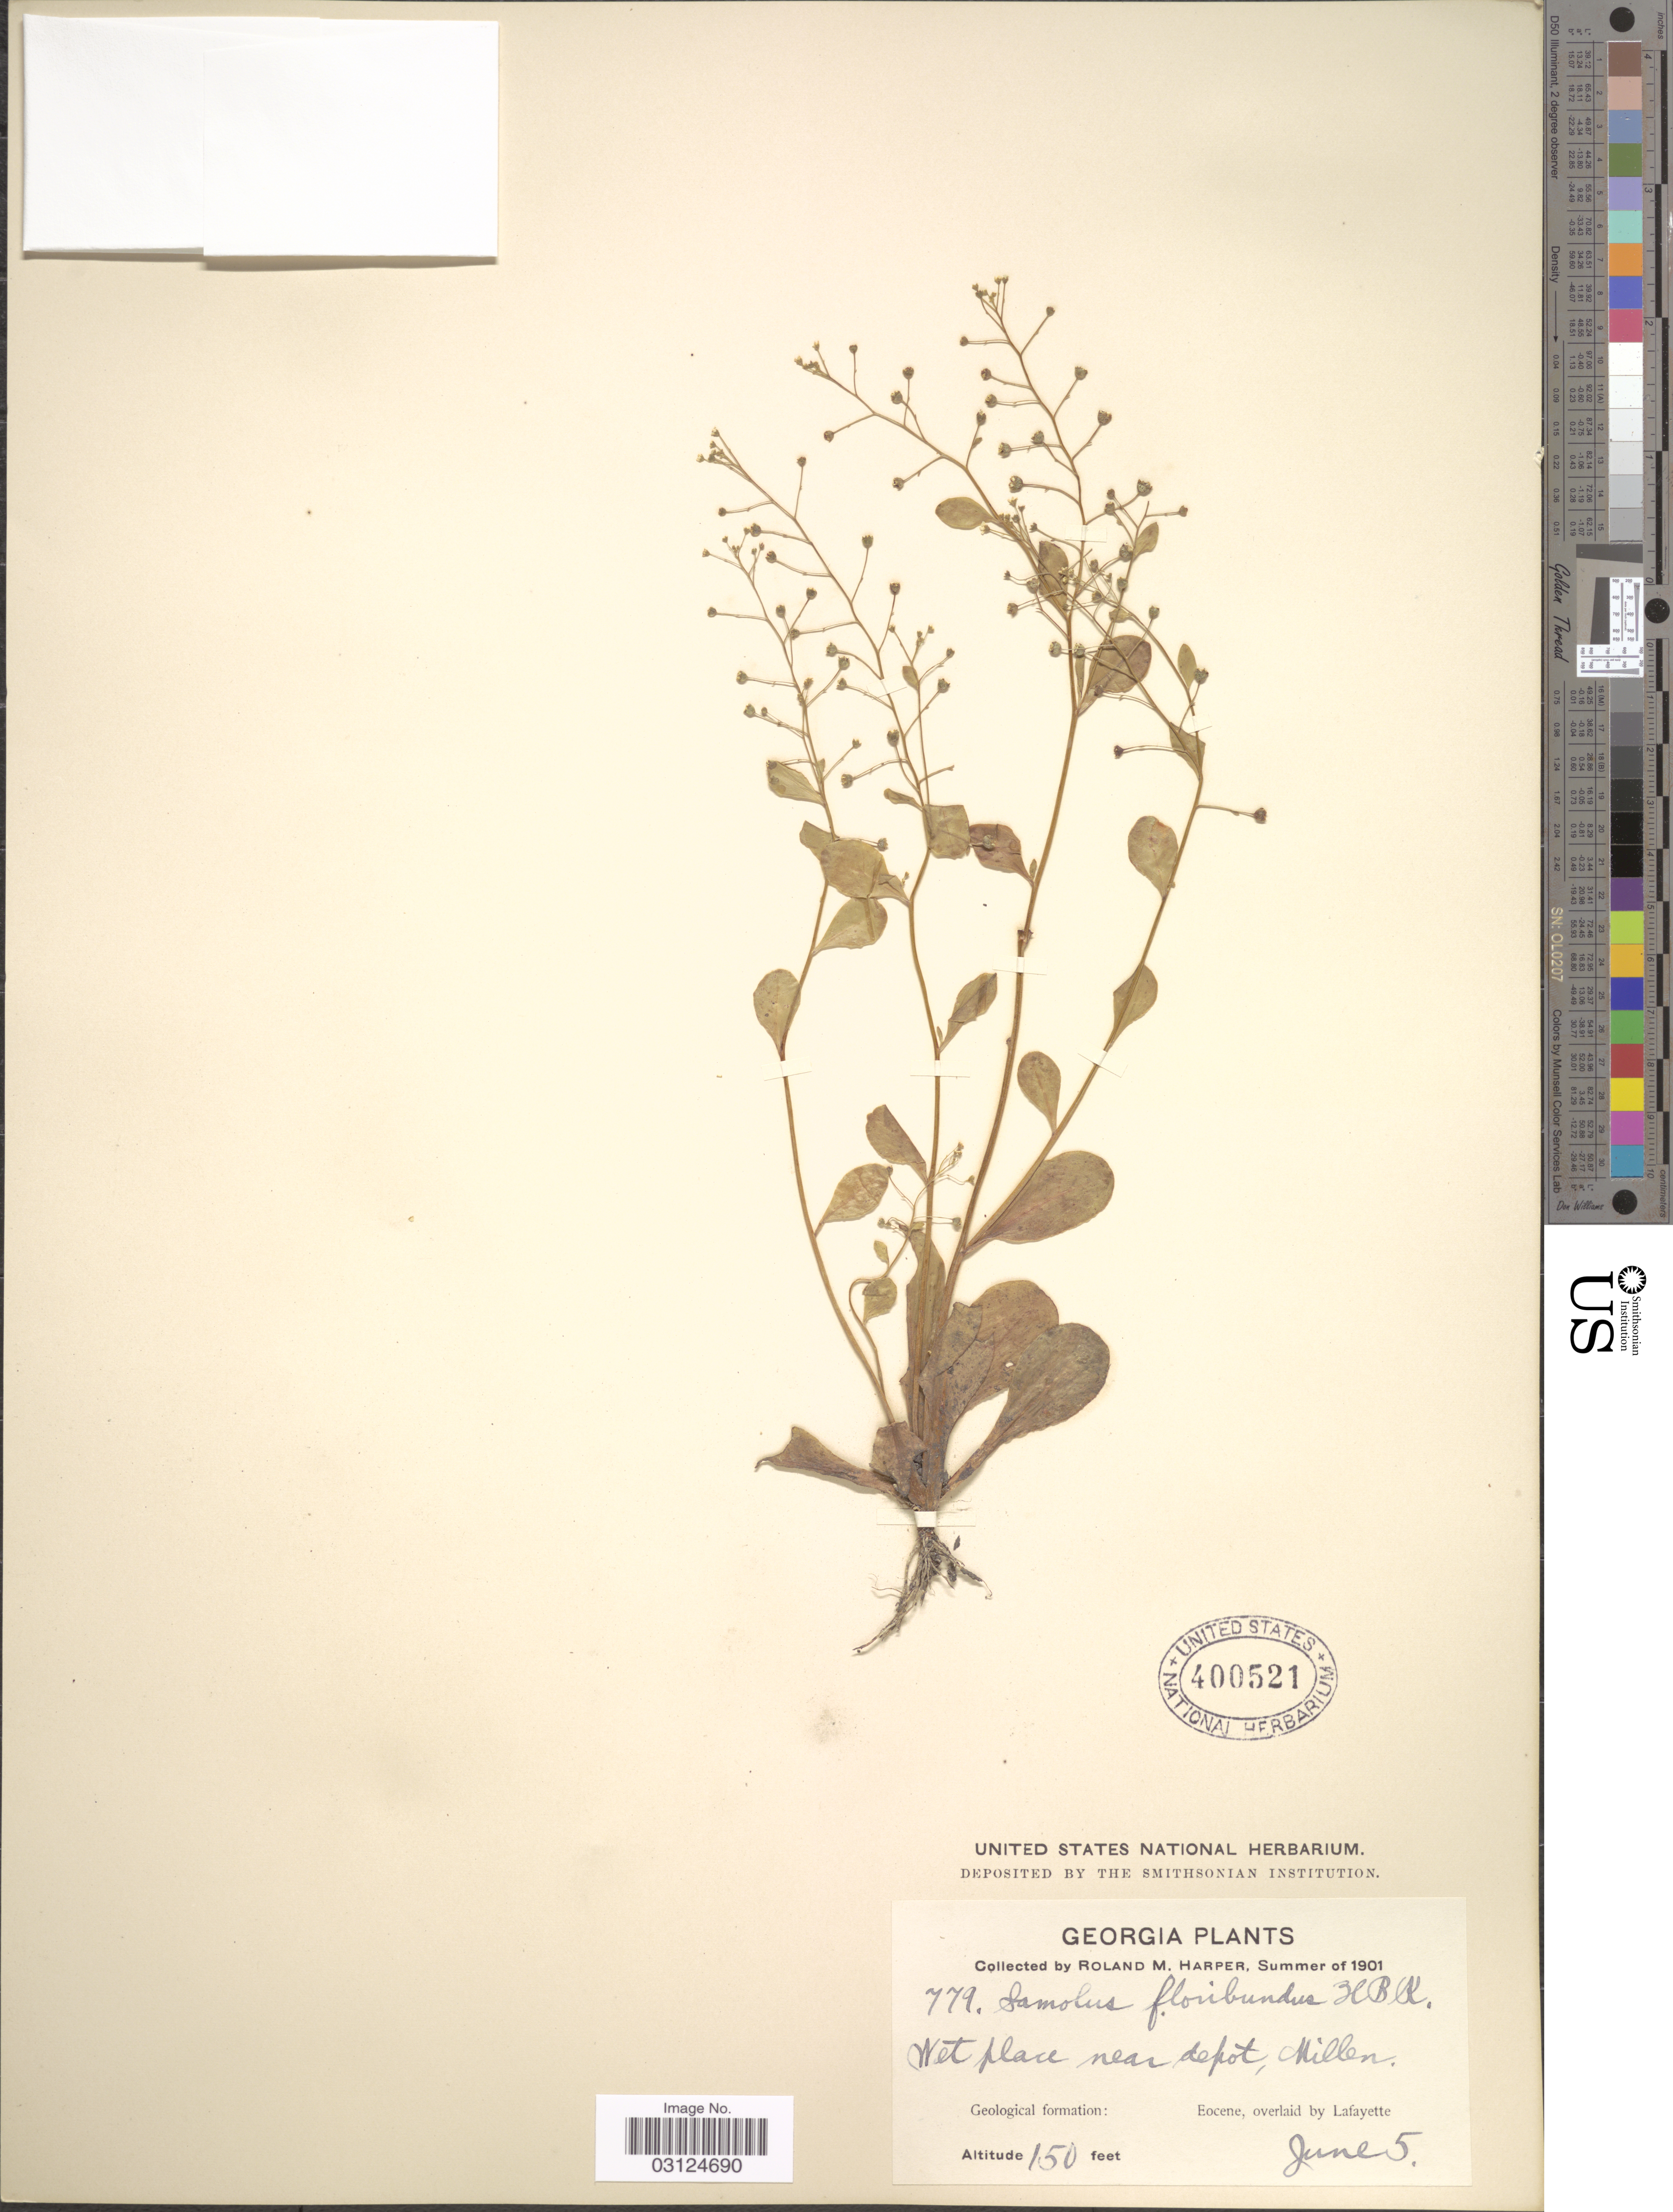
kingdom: Plantae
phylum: Tracheophyta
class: Magnoliopsida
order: Ericales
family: Primulaceae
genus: Samolus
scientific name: Samolus parviflorus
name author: Raf.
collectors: R. M. Harper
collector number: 779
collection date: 1901-06-05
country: United States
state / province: Georgia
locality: Wet place near depot Millen.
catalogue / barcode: US 400521